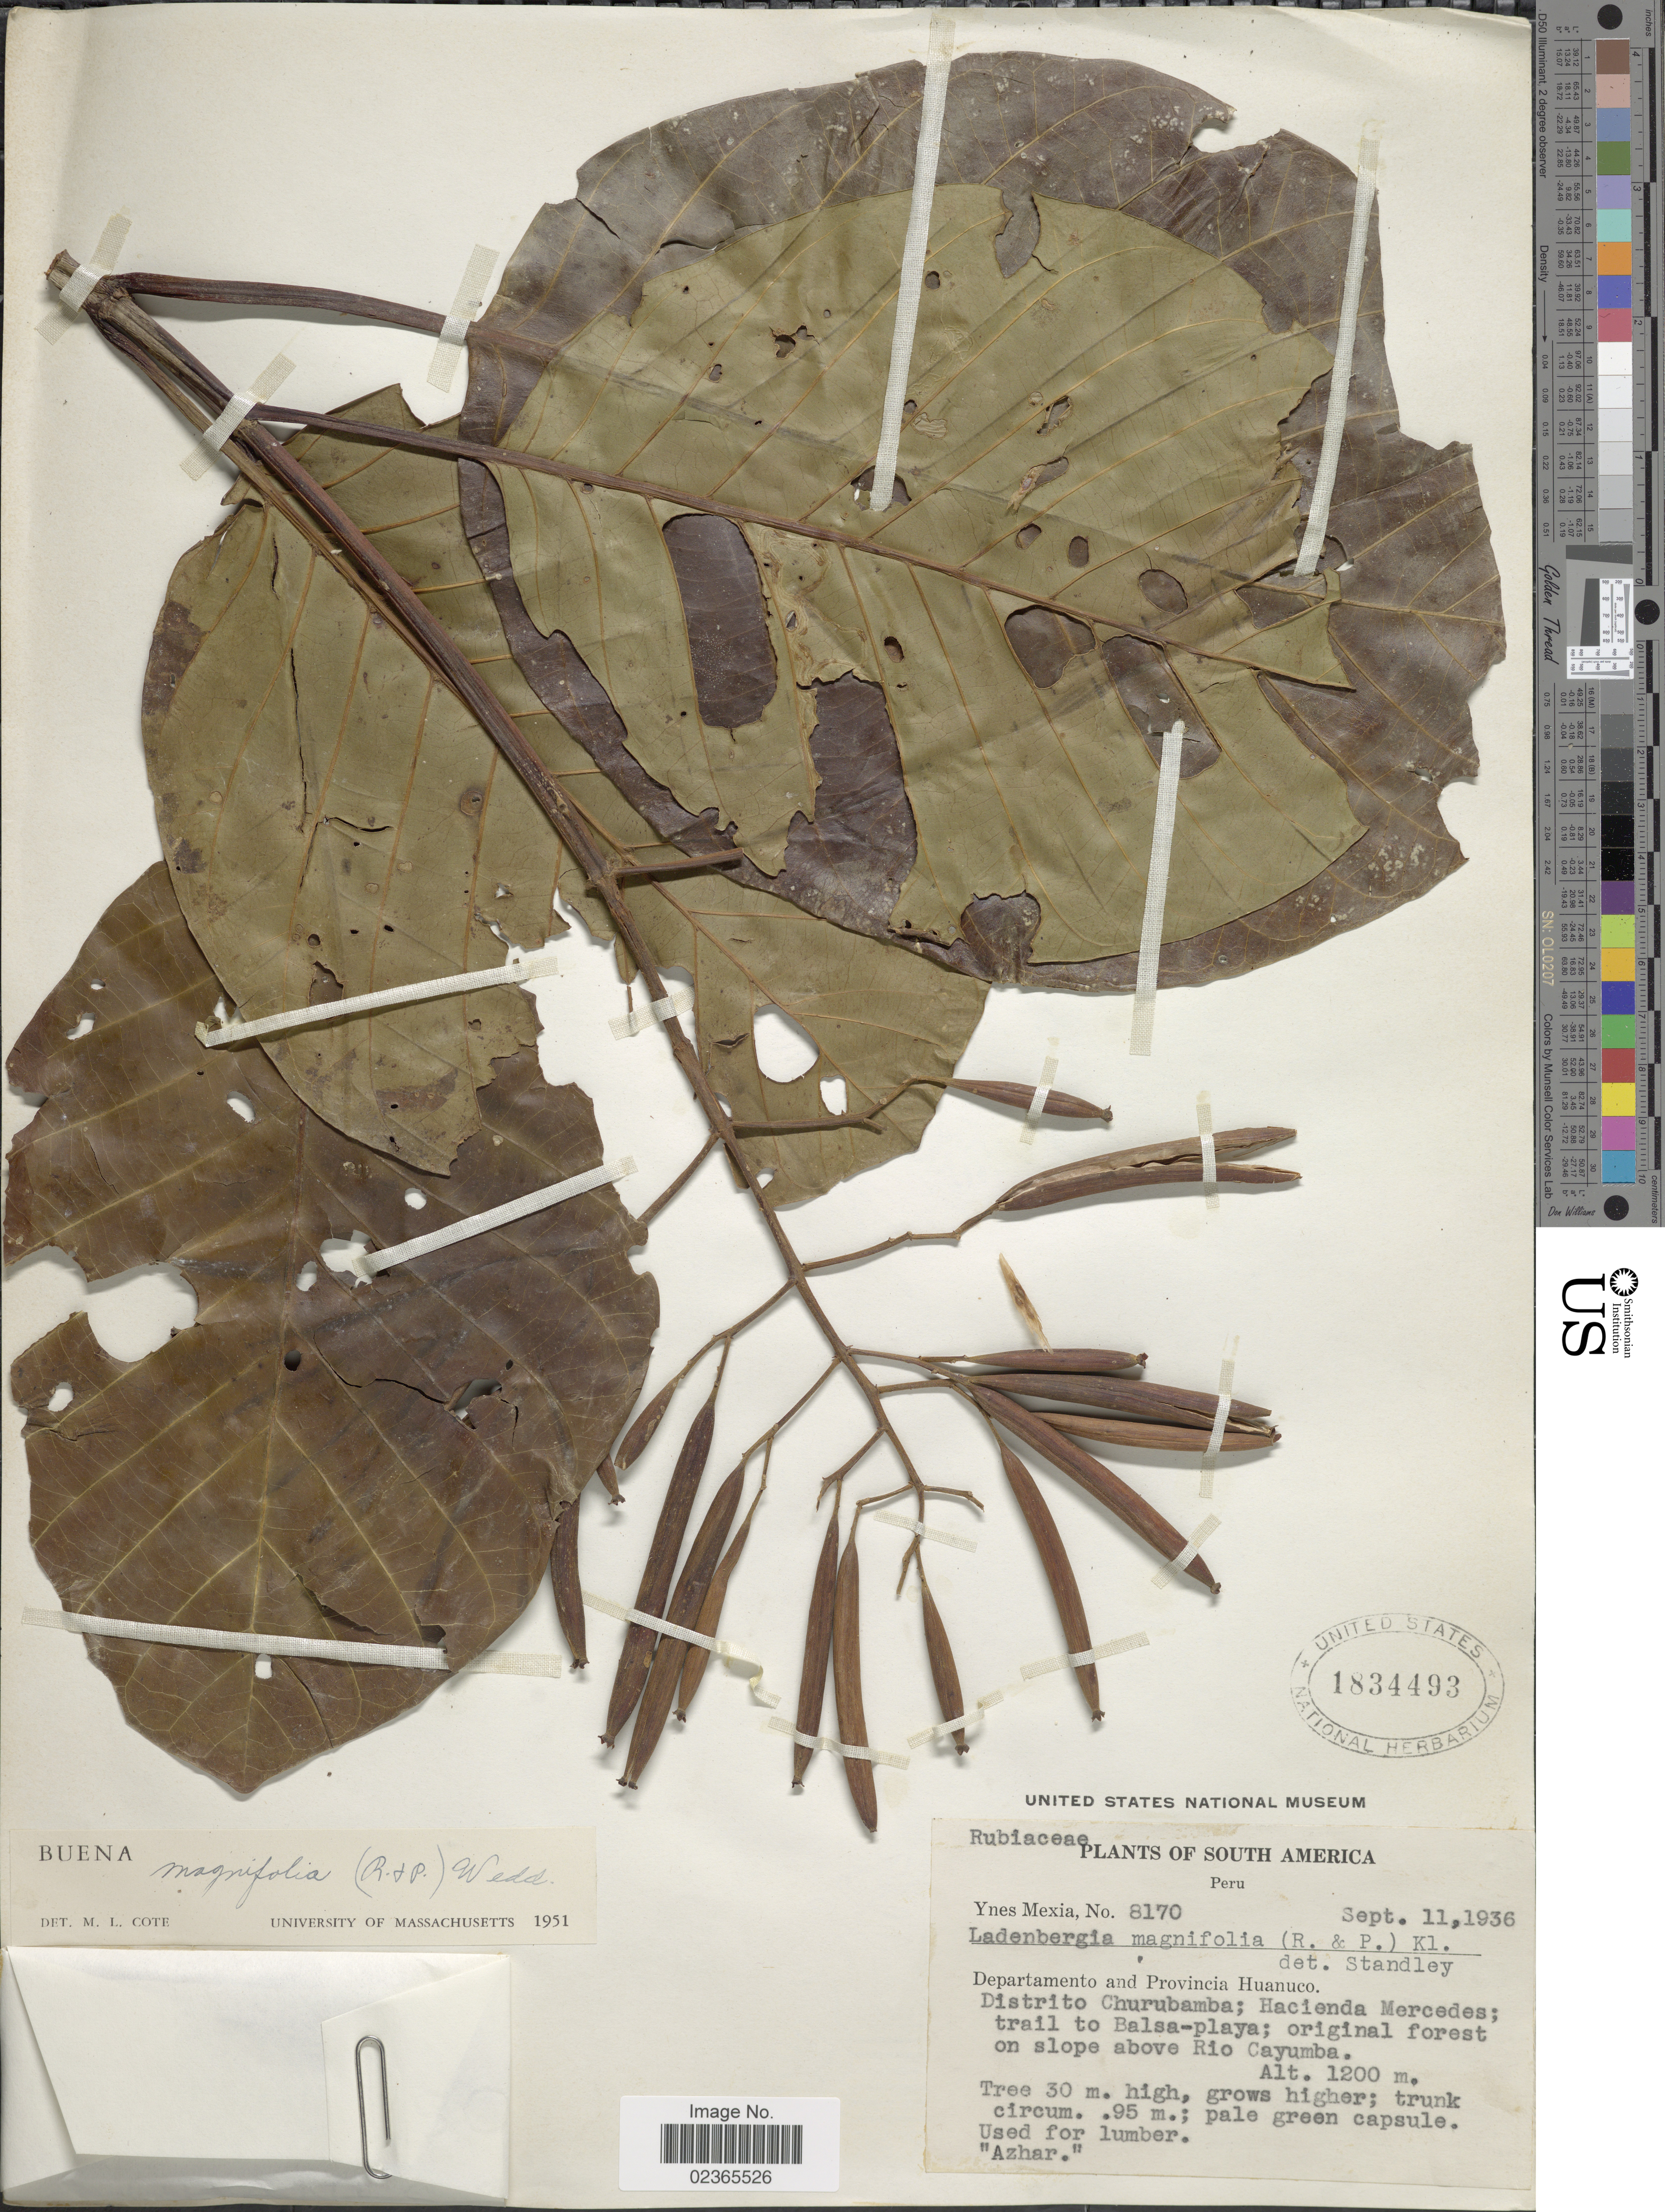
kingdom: Plantae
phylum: Tracheophyta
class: Magnoliopsida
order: Gentianales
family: Rubiaceae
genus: Ladenbergia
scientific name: Ladenbergia oblongifolia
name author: (Mutis) L. Andersson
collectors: Y. Mexia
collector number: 8170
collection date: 1936-09-11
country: Peru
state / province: Huánuco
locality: Departamento and Provincia Huanuco. Distrito Churubamba: Hacienda Mercedes; trail to Balsa-playa; original forest on slope above Rio Cayumba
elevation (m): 1200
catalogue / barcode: US 1834493